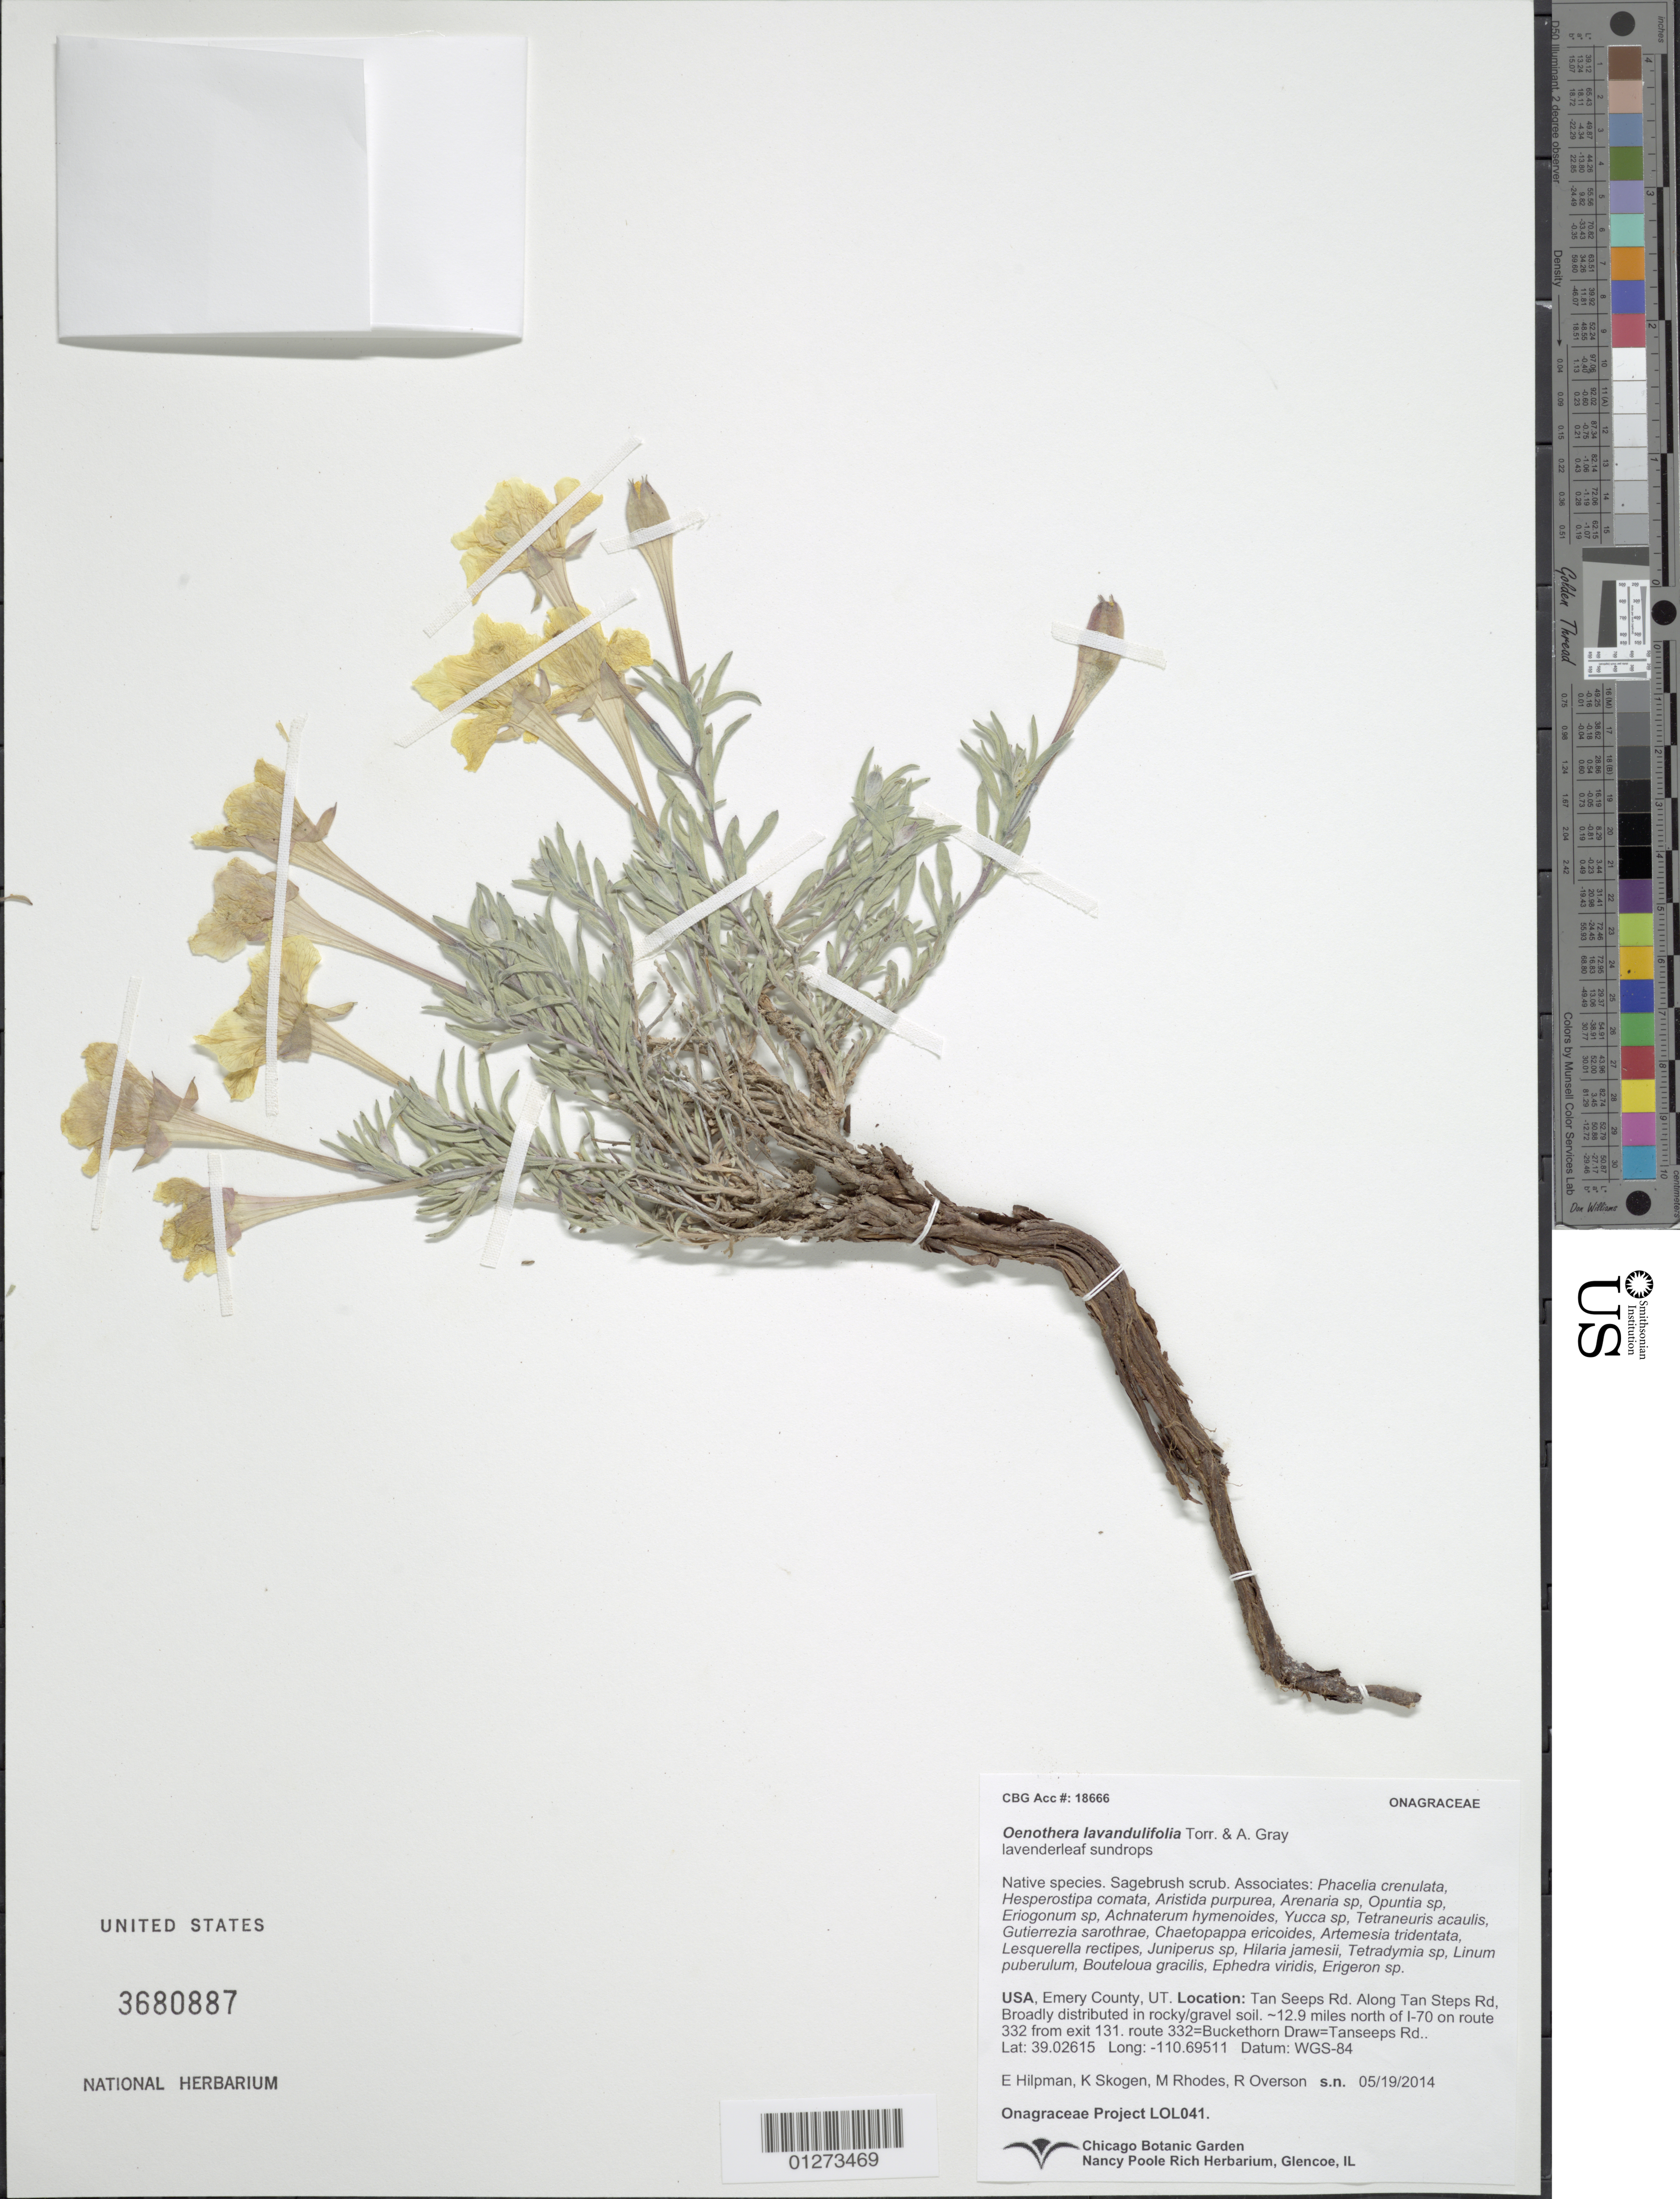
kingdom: Plantae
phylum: Tracheophyta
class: Magnoliopsida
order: Myrtales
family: Onagraceae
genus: Oenothera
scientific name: Oenothera lavandulifolia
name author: Torr. & A. Gray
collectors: Onagraceae Project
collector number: LOL 041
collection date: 2014-05-19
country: United States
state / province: Utah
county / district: Emery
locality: Along Tan Steps Rd, Broadly distributed in rocky/gravel soil. ~12.9 miles north of I-70 on route 332 from exit 131. route 332=Buckethorn Draw=Tanseeps Rd.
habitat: Sagebrush steepe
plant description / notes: CHIC, US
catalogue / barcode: US 3680887